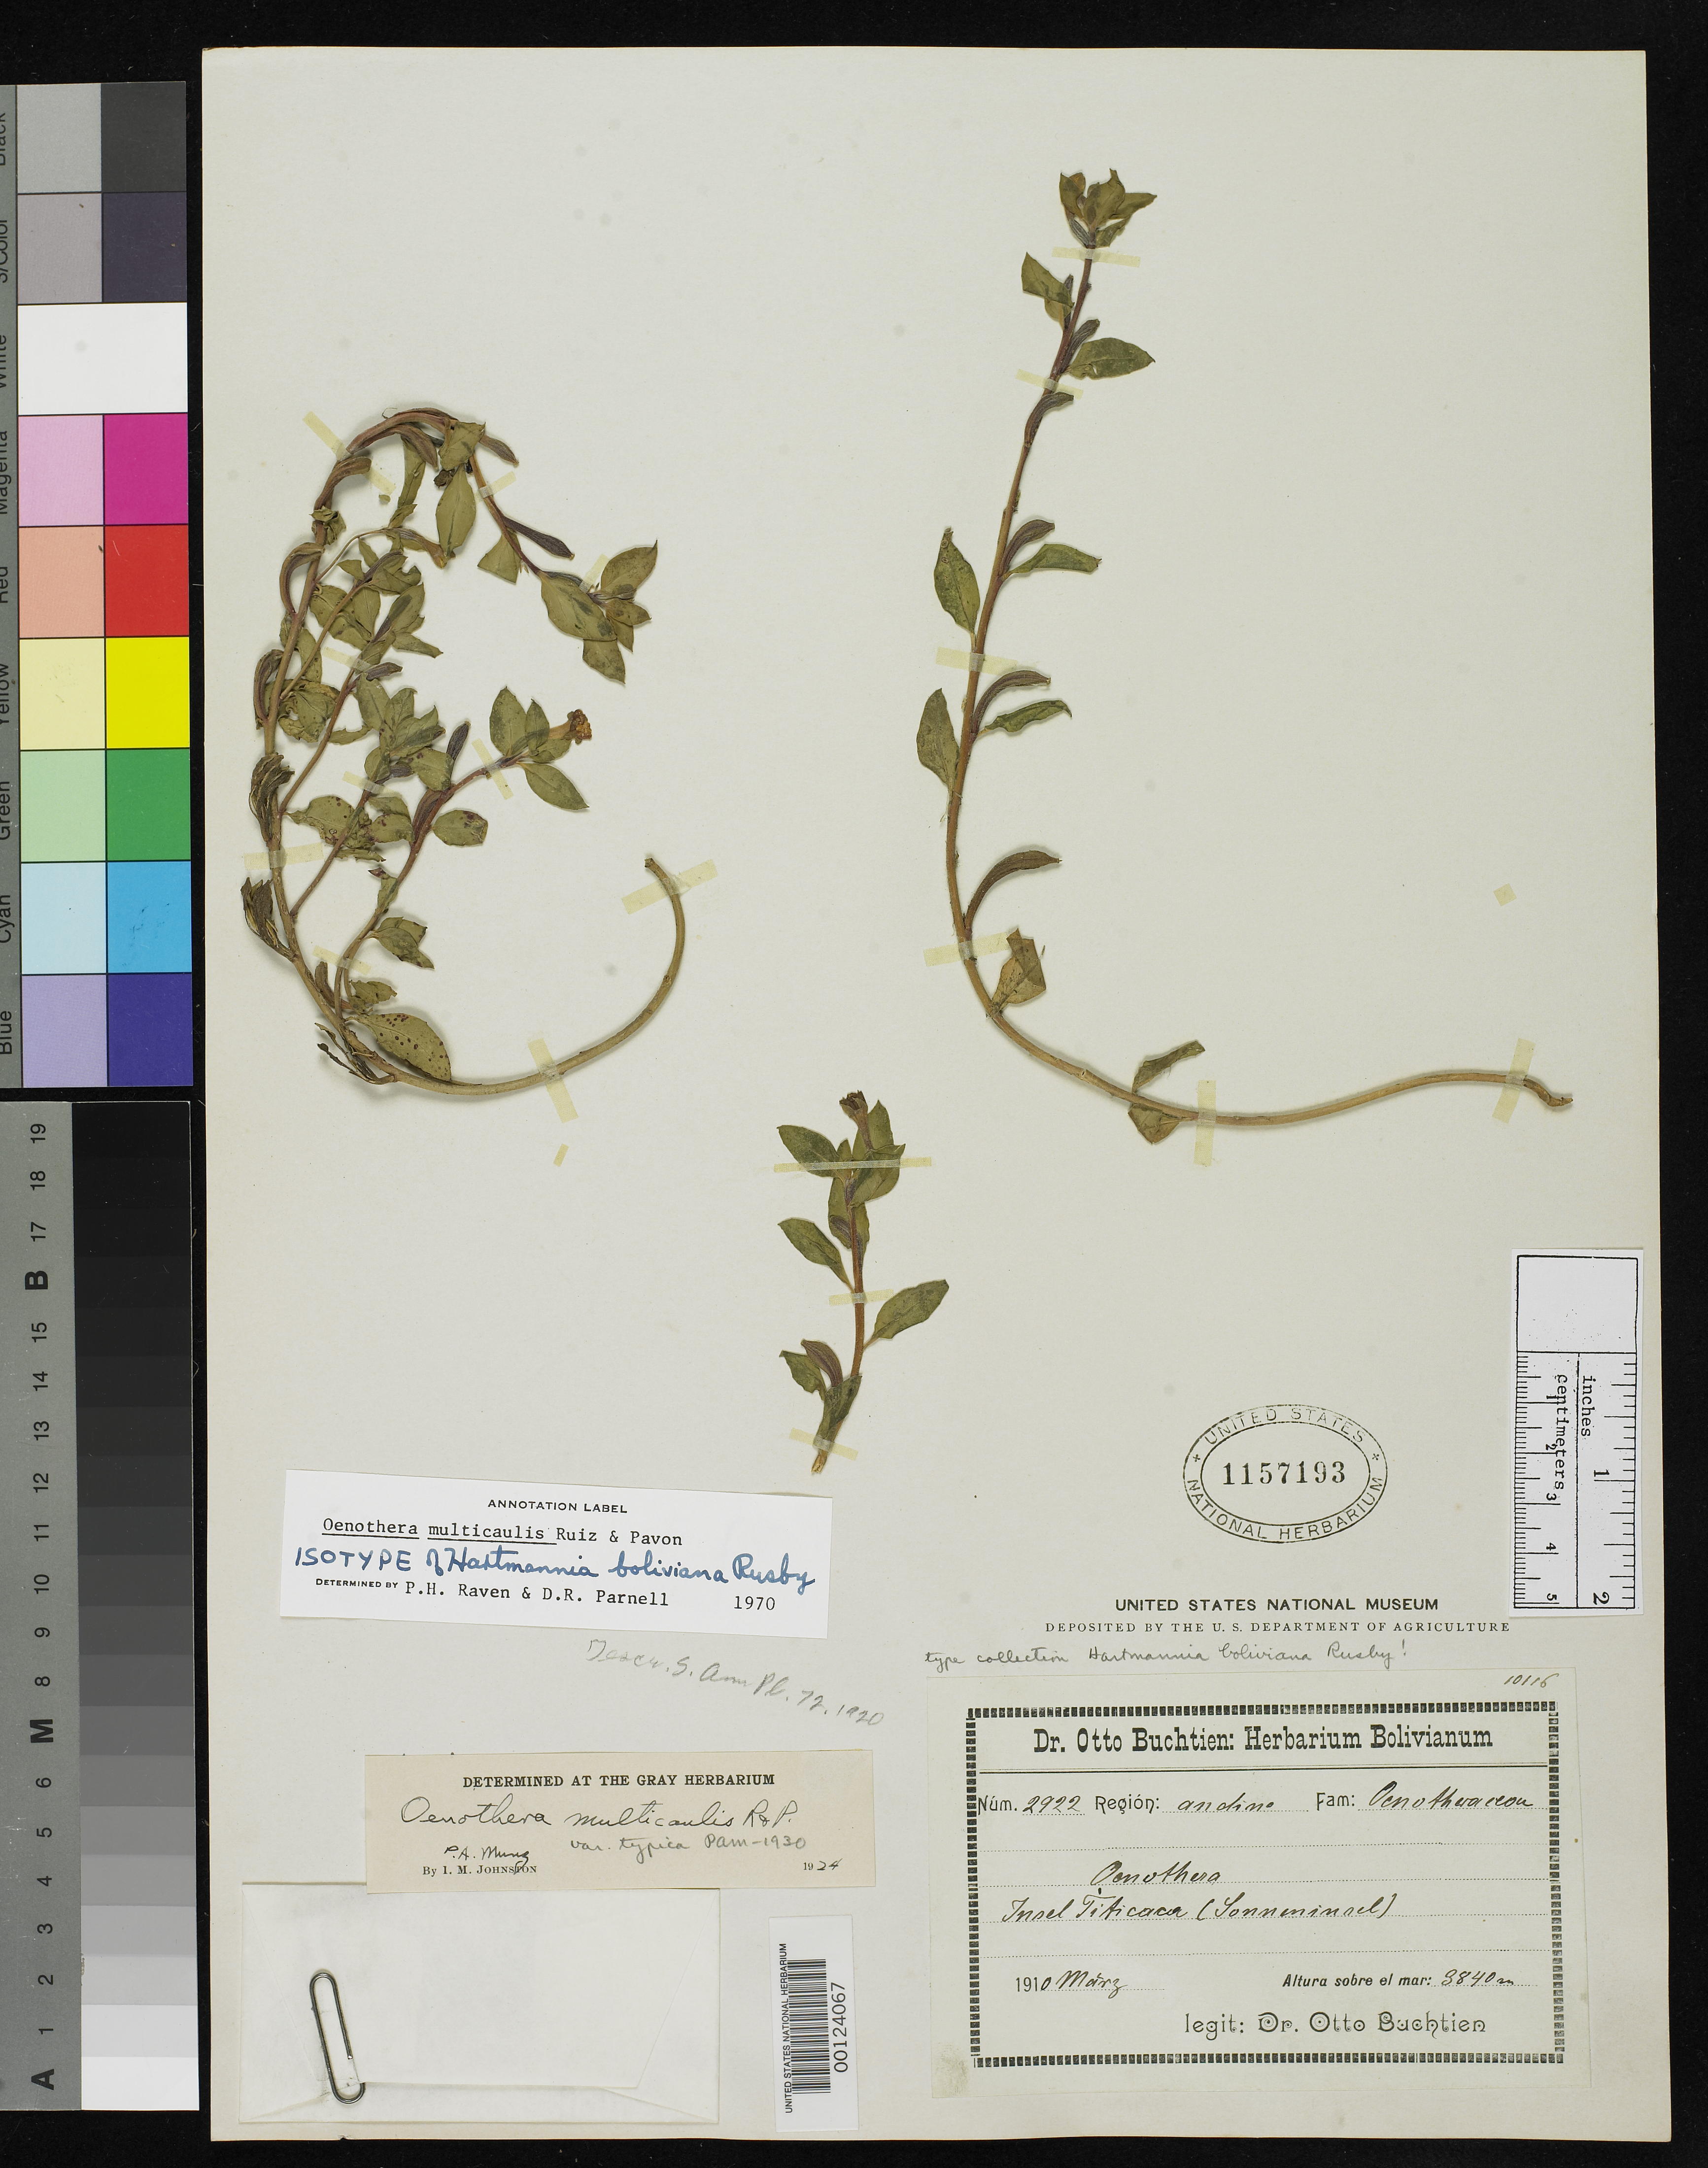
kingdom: Plantae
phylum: Tracheophyta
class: Magnoliopsida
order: Myrtales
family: Onagraceae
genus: Hartmannia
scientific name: Hartmannia boliviana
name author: Rusby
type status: Isotype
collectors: O. Buchtien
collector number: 2922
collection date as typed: Mar 1910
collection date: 1910-03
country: Bolivia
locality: Titicaca Island.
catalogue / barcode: US 1157193